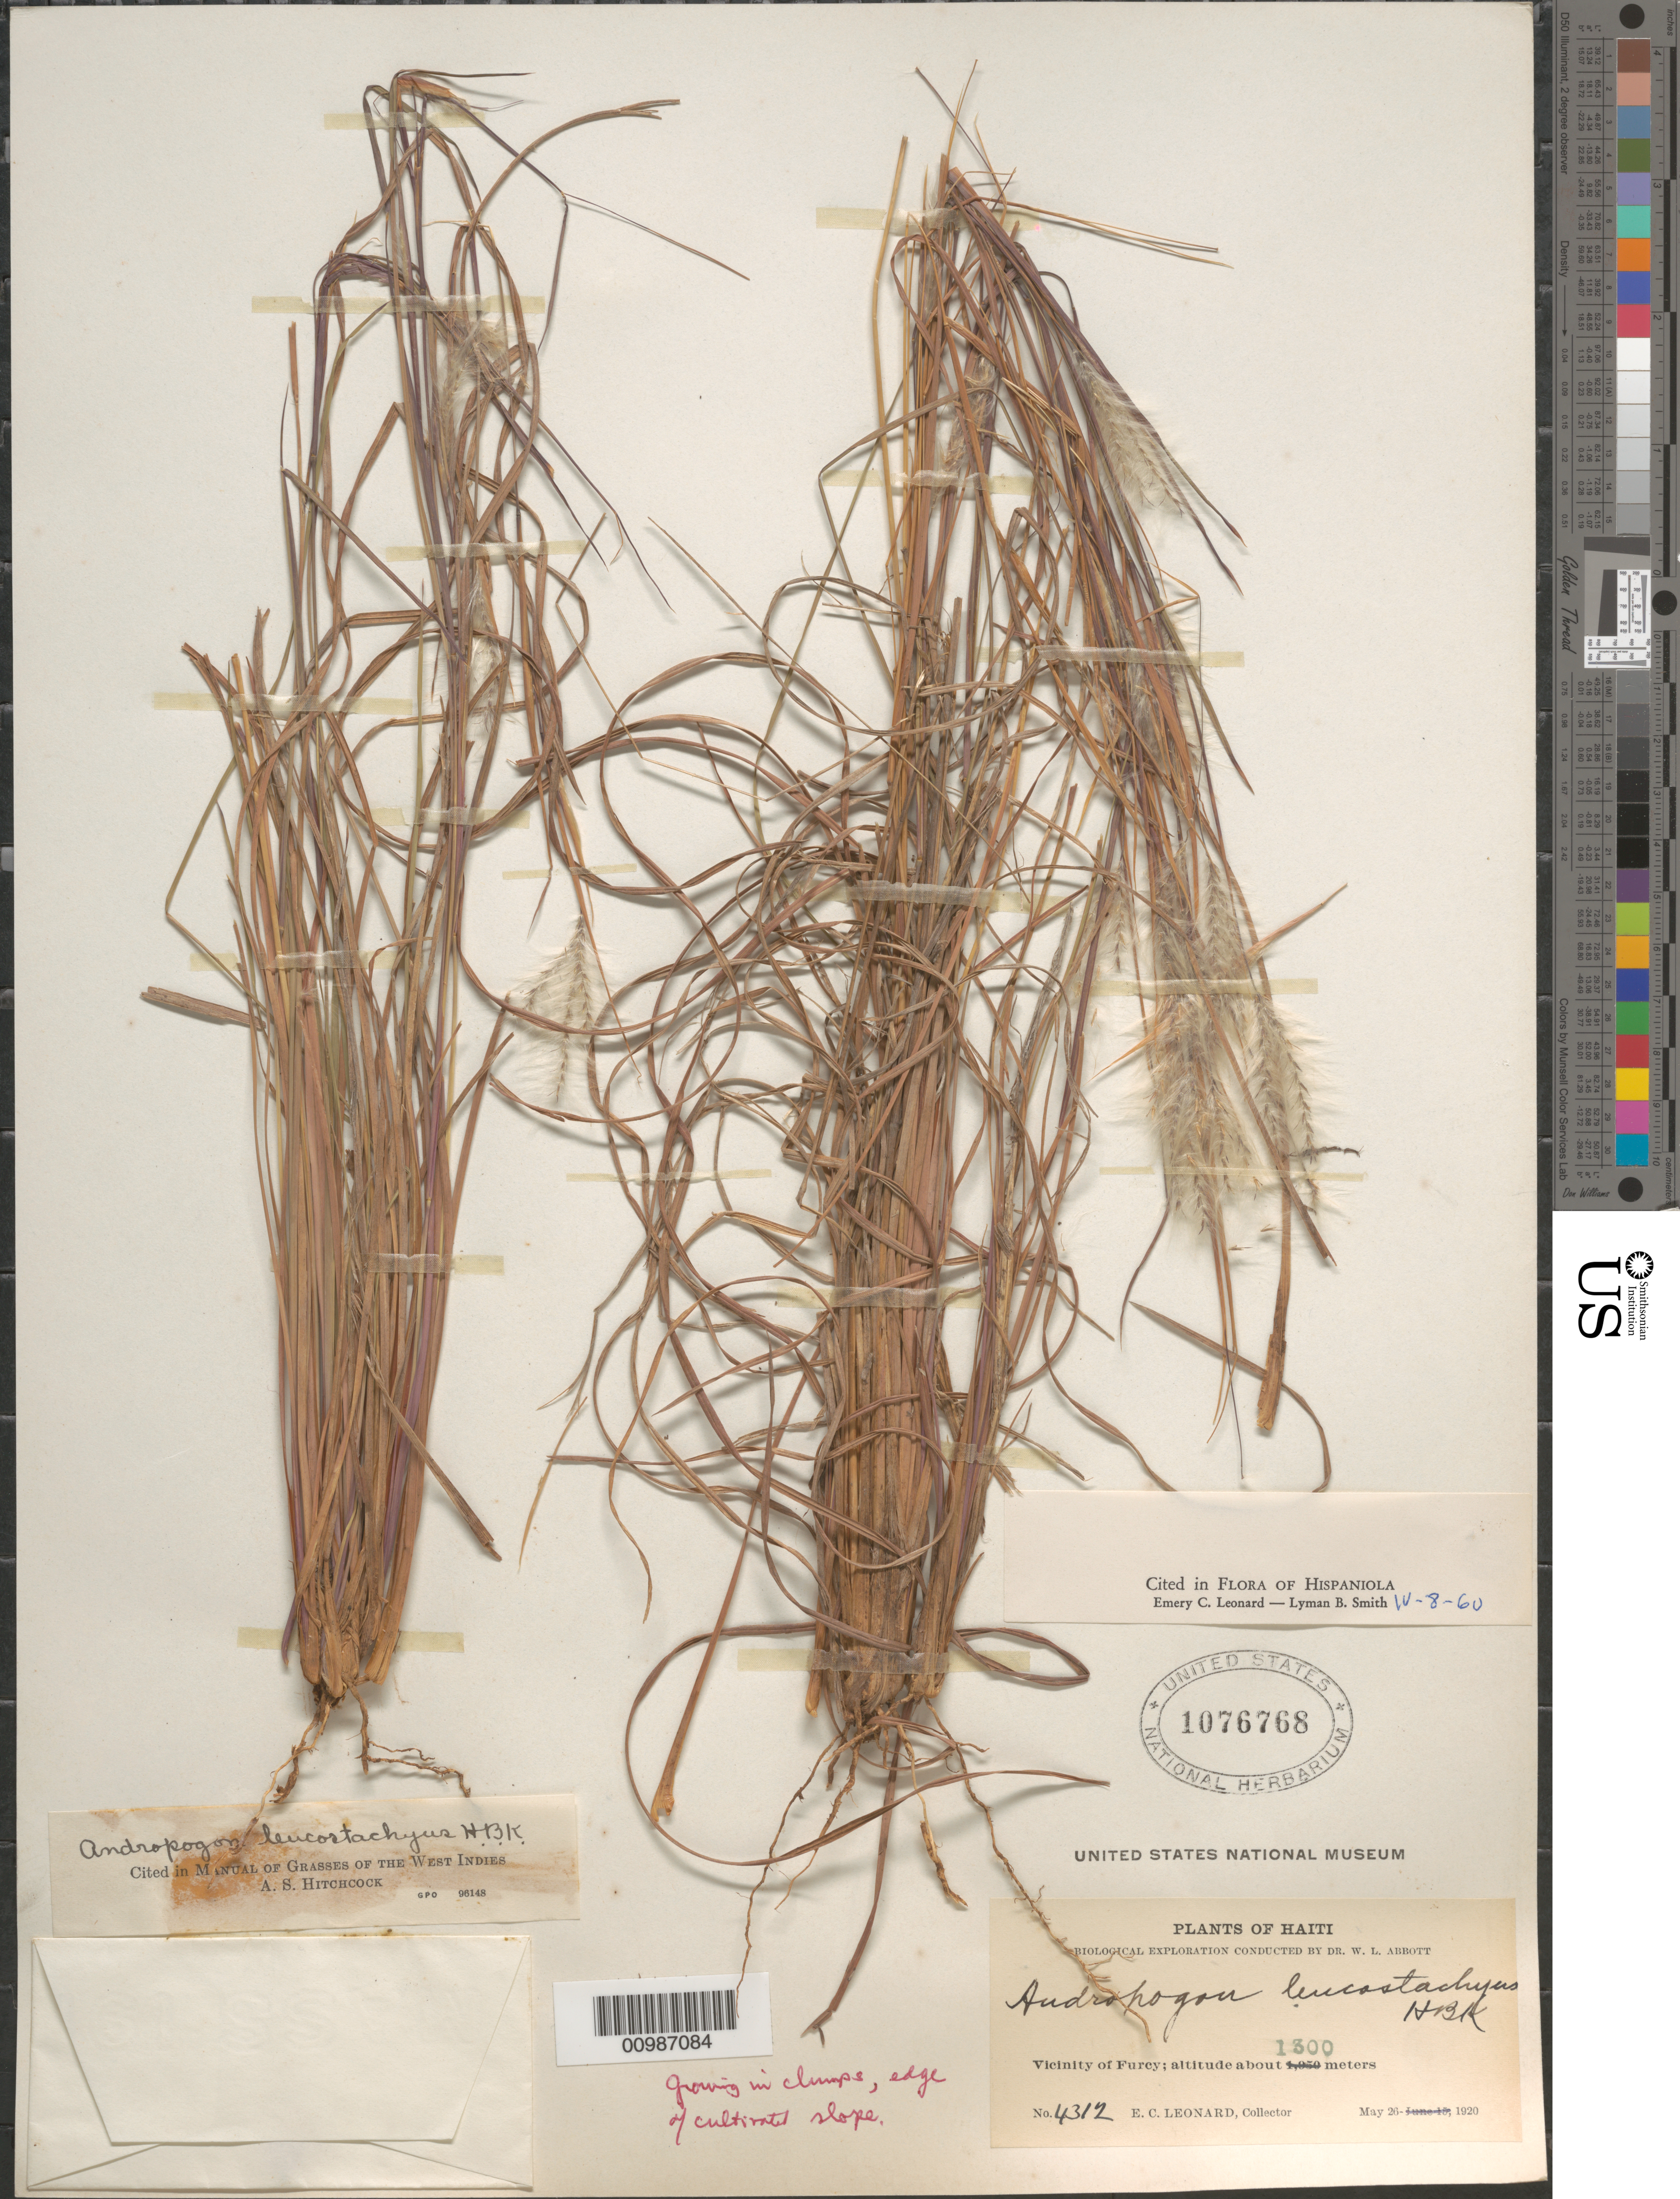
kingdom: Plantae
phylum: Tracheophyta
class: Liliopsida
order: Poales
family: Poaceae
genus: Andropogon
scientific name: Andropogon leucostachyus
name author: Kunth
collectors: E. C. Leonard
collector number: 4312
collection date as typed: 26 May 1920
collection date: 1920-05-26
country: Haiti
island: Hispaniola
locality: Vicinity of Furcy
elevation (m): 1300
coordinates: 0 N, 0 E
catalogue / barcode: US 1076768